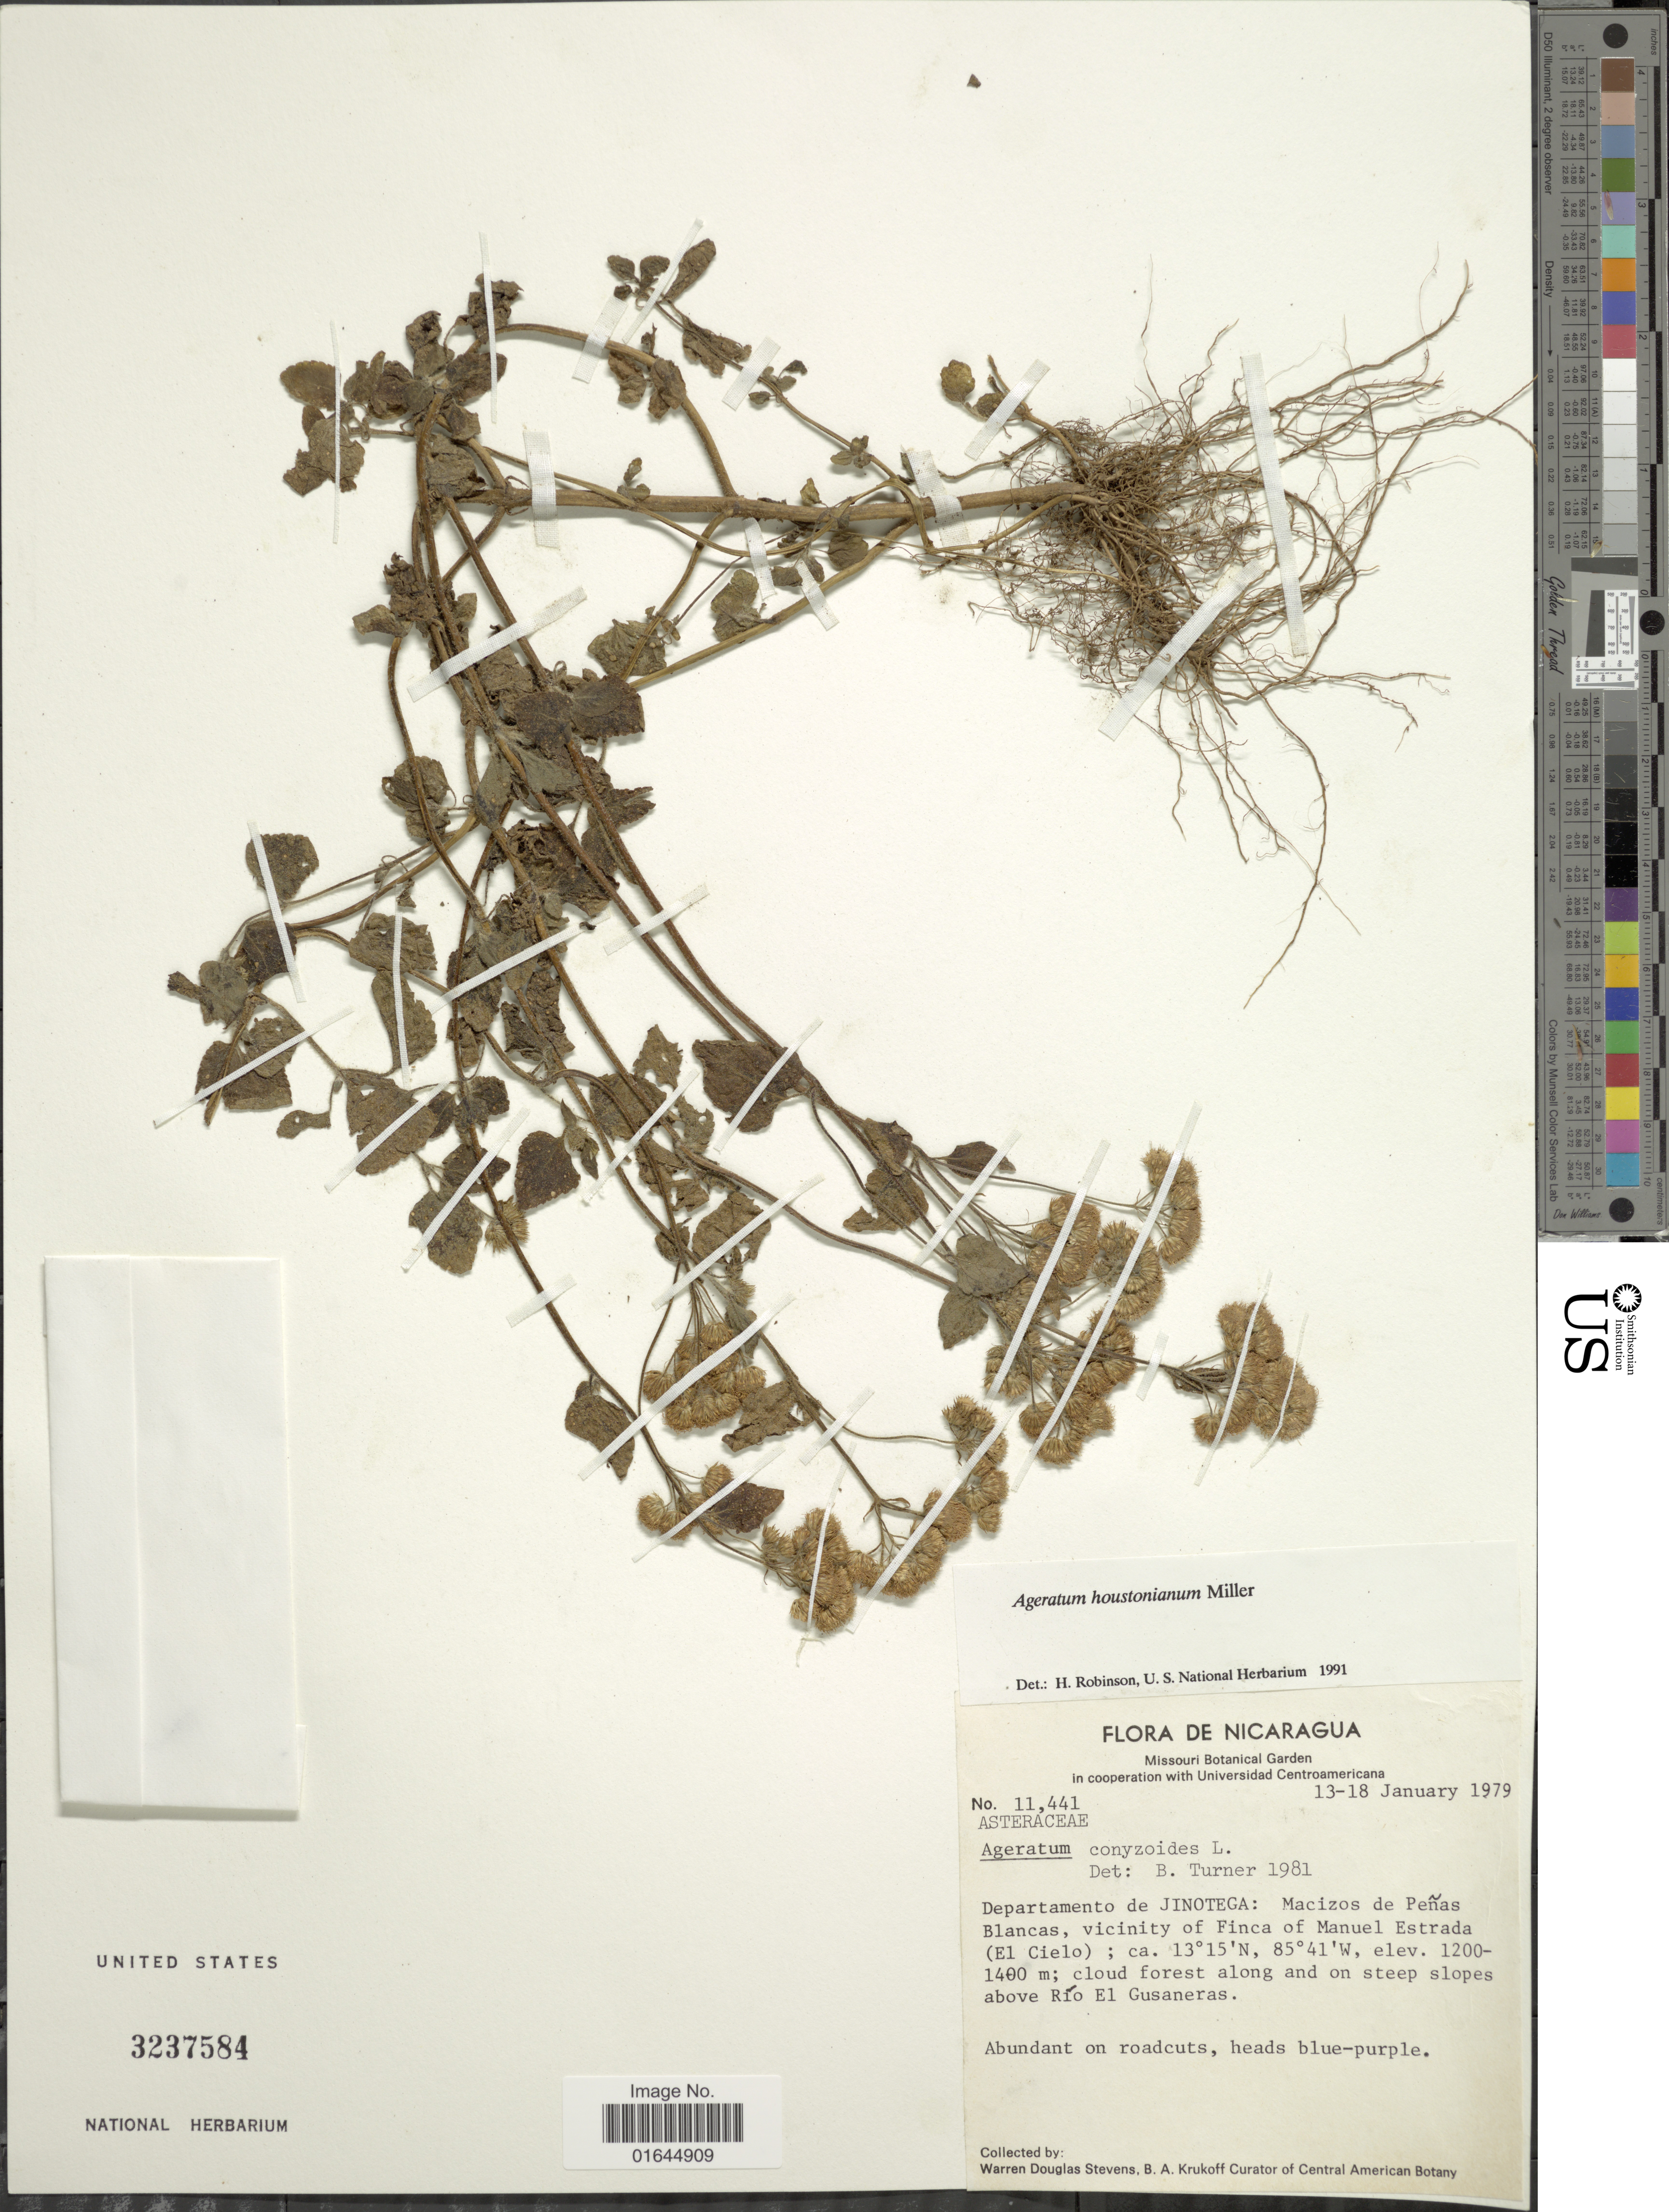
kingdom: Plantae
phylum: Tracheophyta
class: Magnoliopsida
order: Asterales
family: Asteraceae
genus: Ageratum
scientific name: Ageratum houstonianum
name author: Mill.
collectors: W. D. Stevens & B. A. Krukoff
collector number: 11441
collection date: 1979-01-13/1979-01-18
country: Nicaragua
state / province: Jinotega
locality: Departamento de Jinotega: Macizos de Peñas Blancas, vicinity of Finca of Manuel Estrada (El Cielo).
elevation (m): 1200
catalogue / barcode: US 3237584